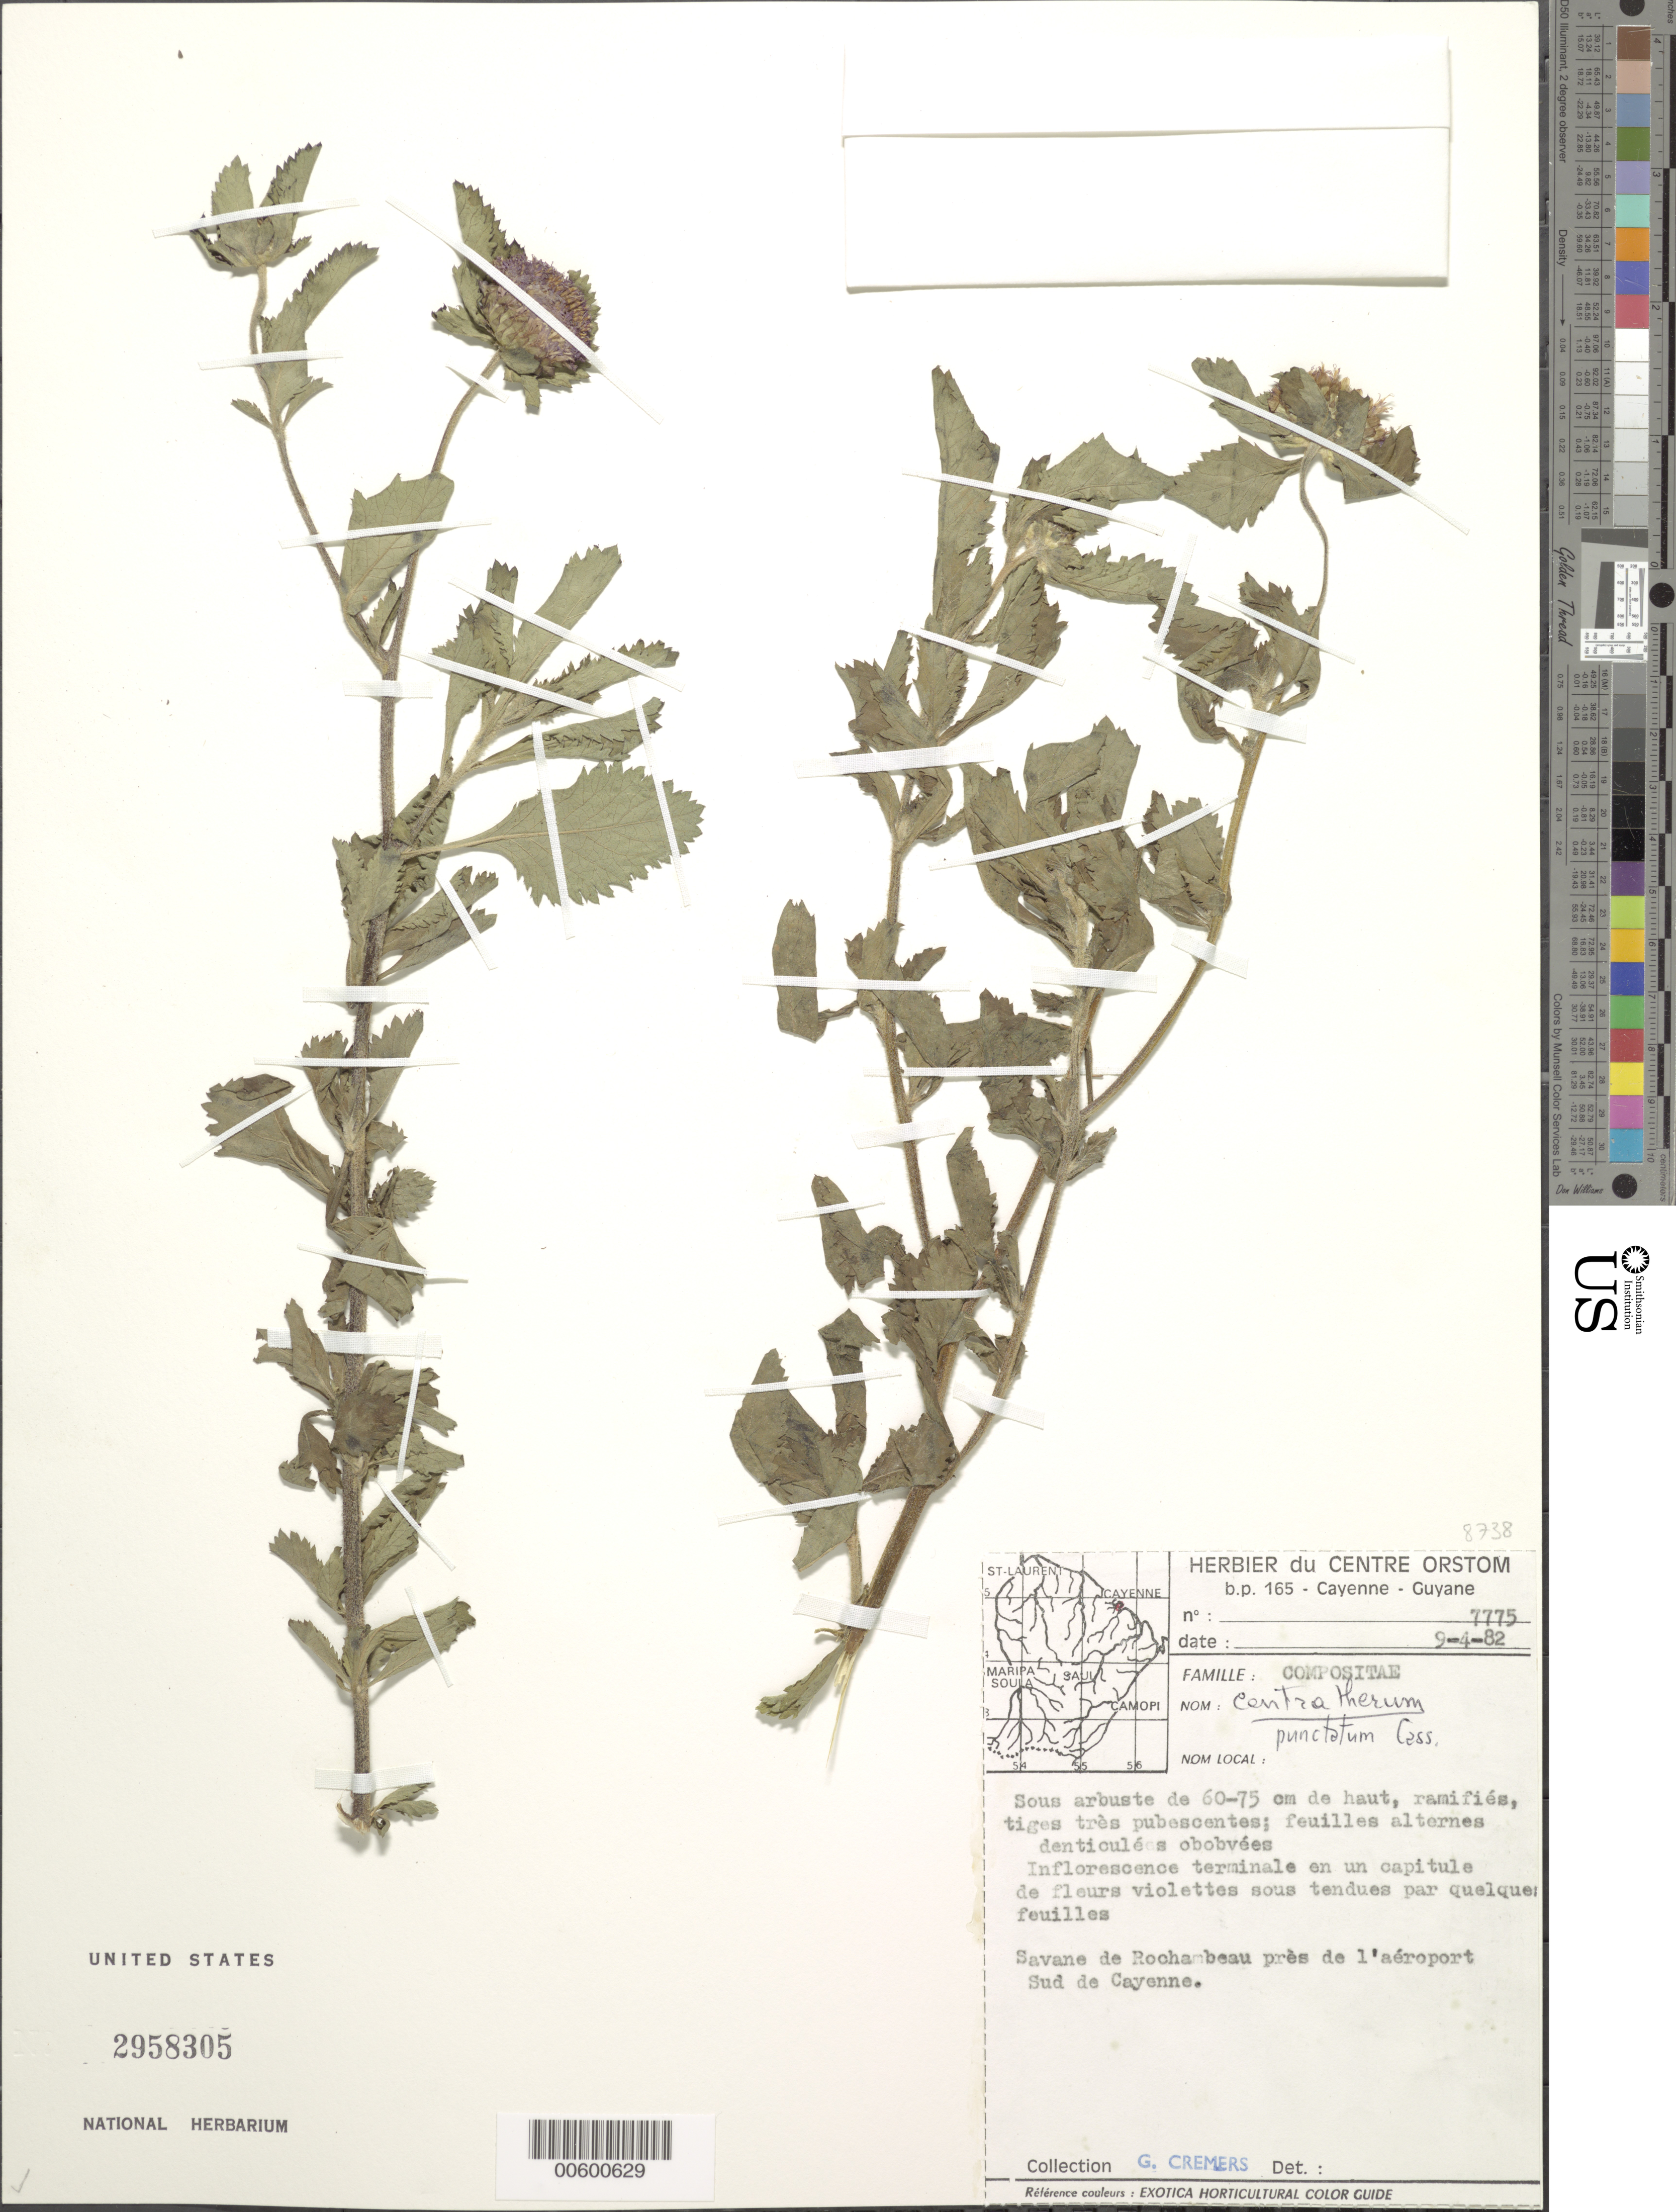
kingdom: Plantae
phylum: Tracheophyta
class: Magnoliopsida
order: Asterales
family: Asteraceae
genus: Centratherum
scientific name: Centratherum punctatum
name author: Cass.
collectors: G. Cremers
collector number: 7775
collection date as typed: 9-Apr-82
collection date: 1982-04-09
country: French Guiana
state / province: Cayenne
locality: Cayenne, S of; Rochambeau Savanna, near the airport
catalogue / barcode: US 2958305